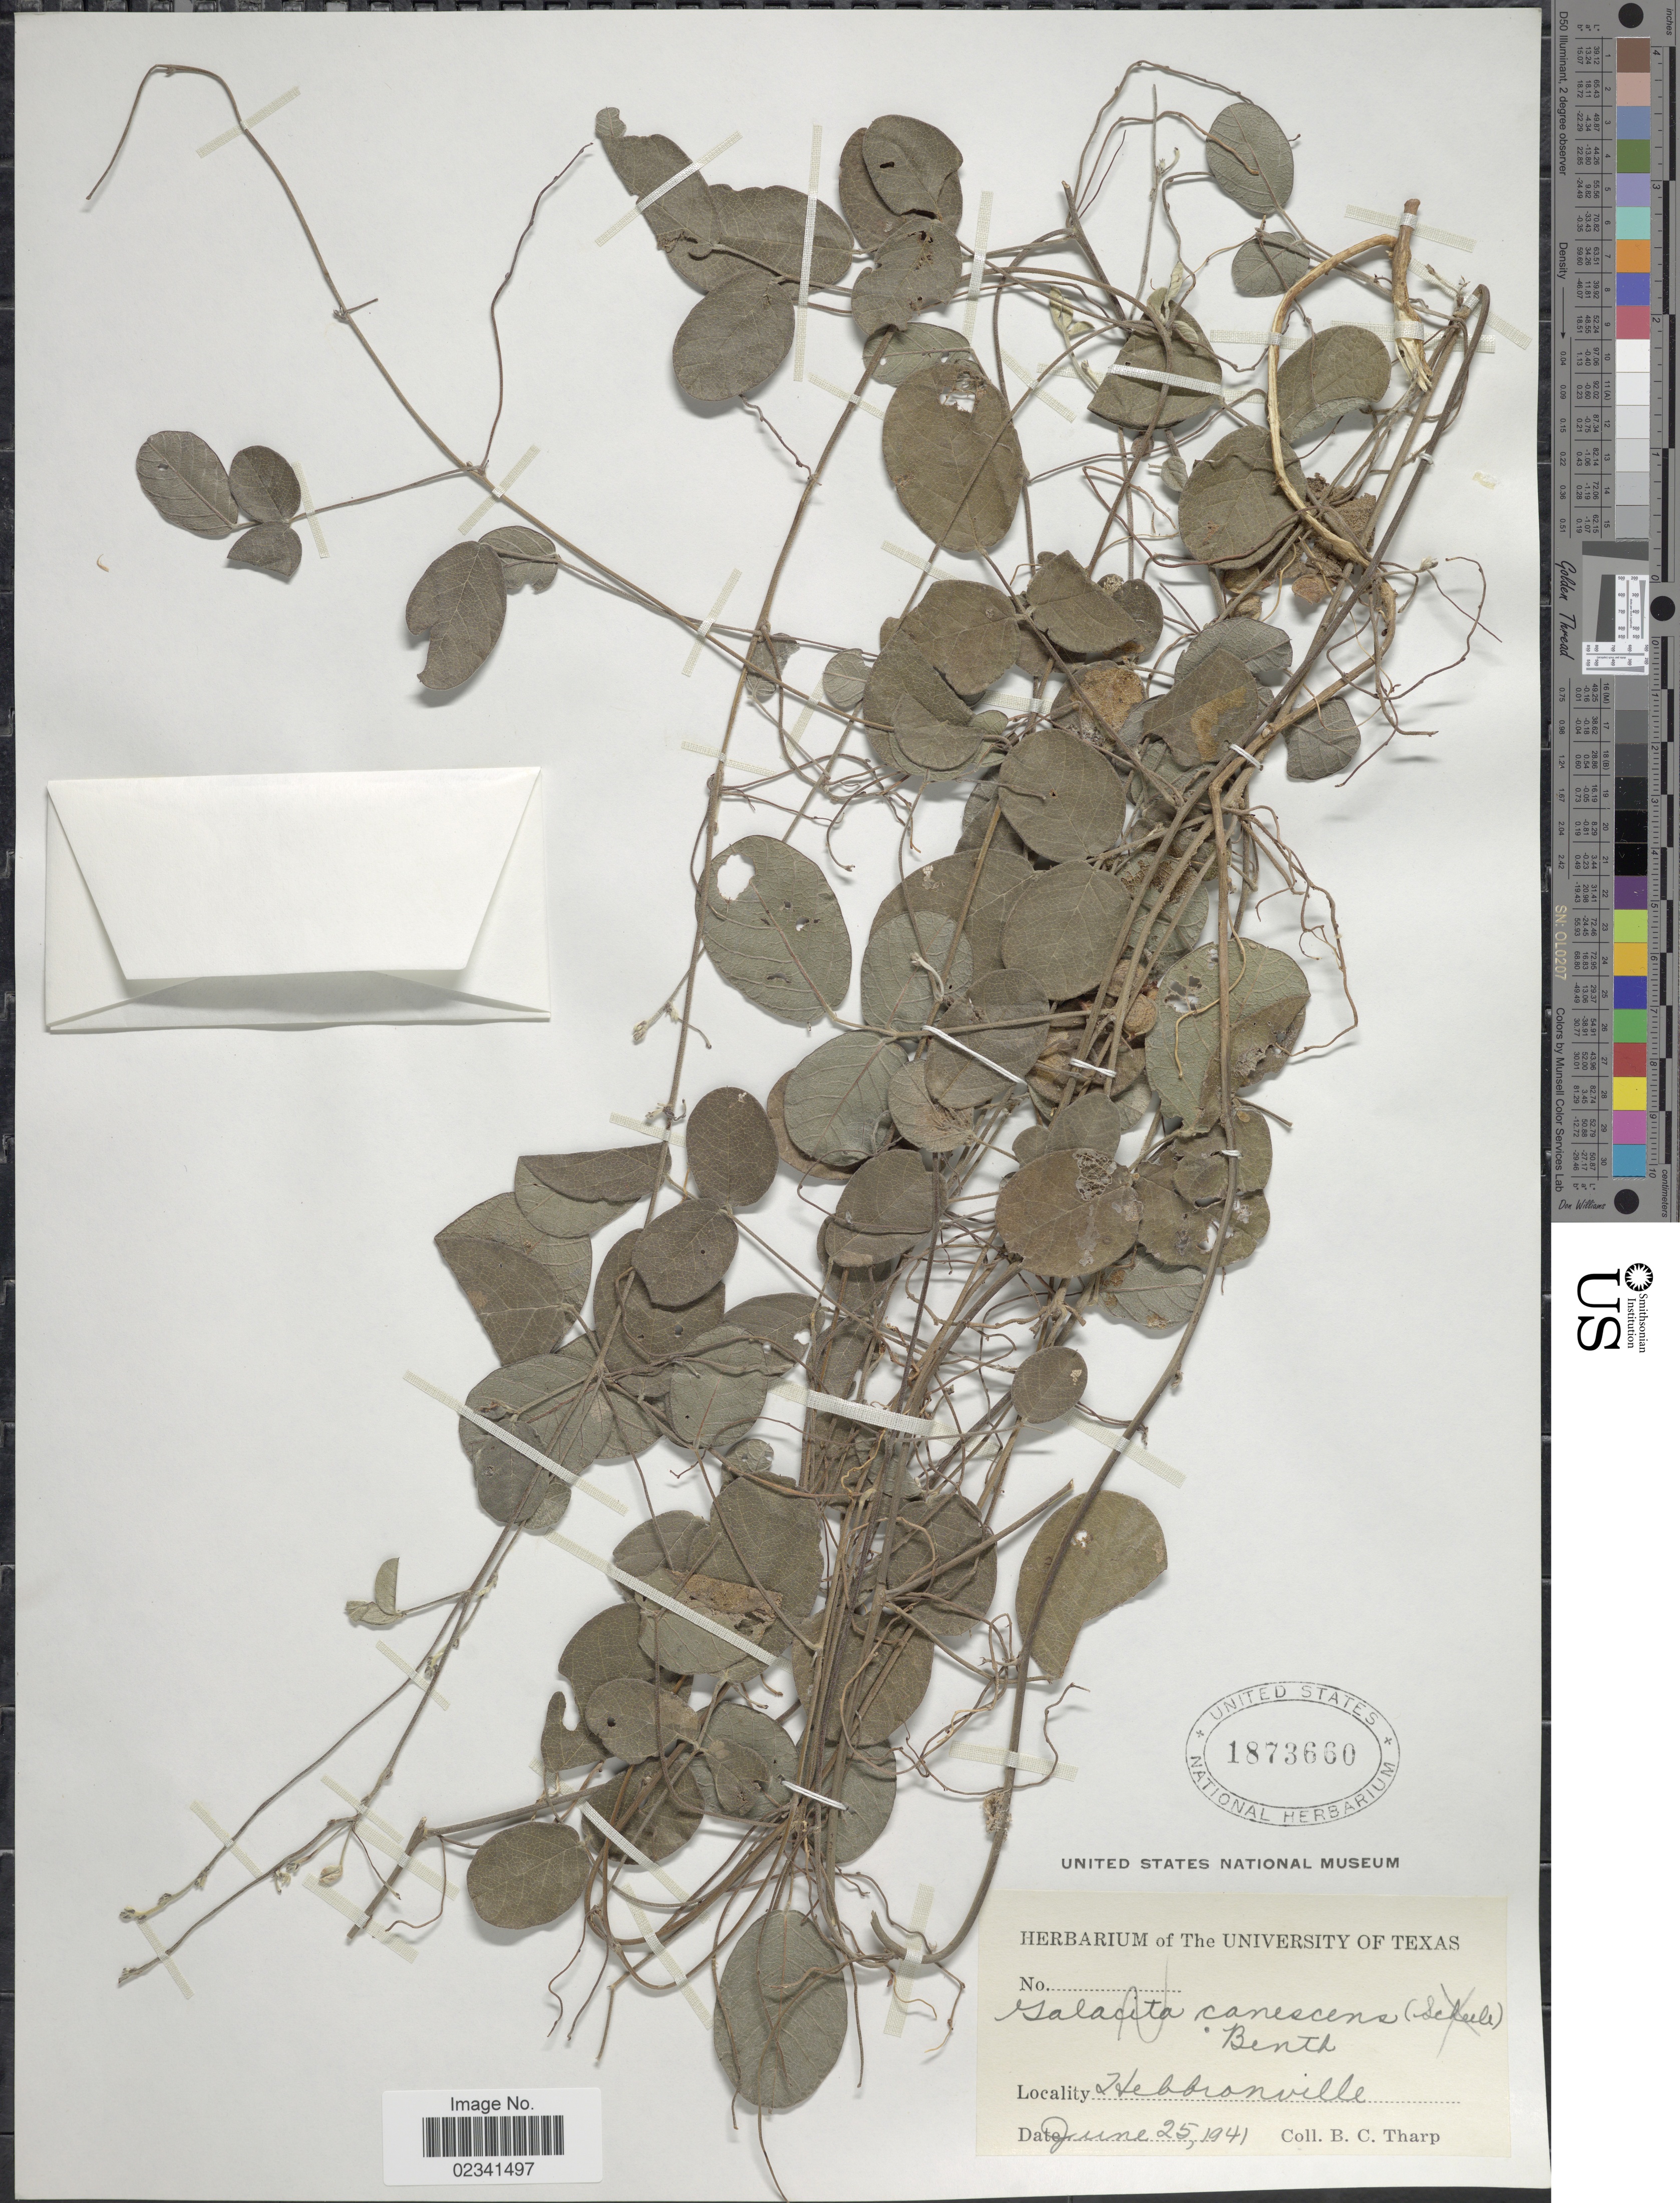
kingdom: Plantae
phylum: Tracheophyta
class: Magnoliopsida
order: Fabales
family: Fabaceae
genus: Galactia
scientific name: Galactia canescens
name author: Benth.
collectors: B. C. Tharp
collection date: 1941-06-25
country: United States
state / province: Texas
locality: Hebbronville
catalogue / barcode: US 1873660